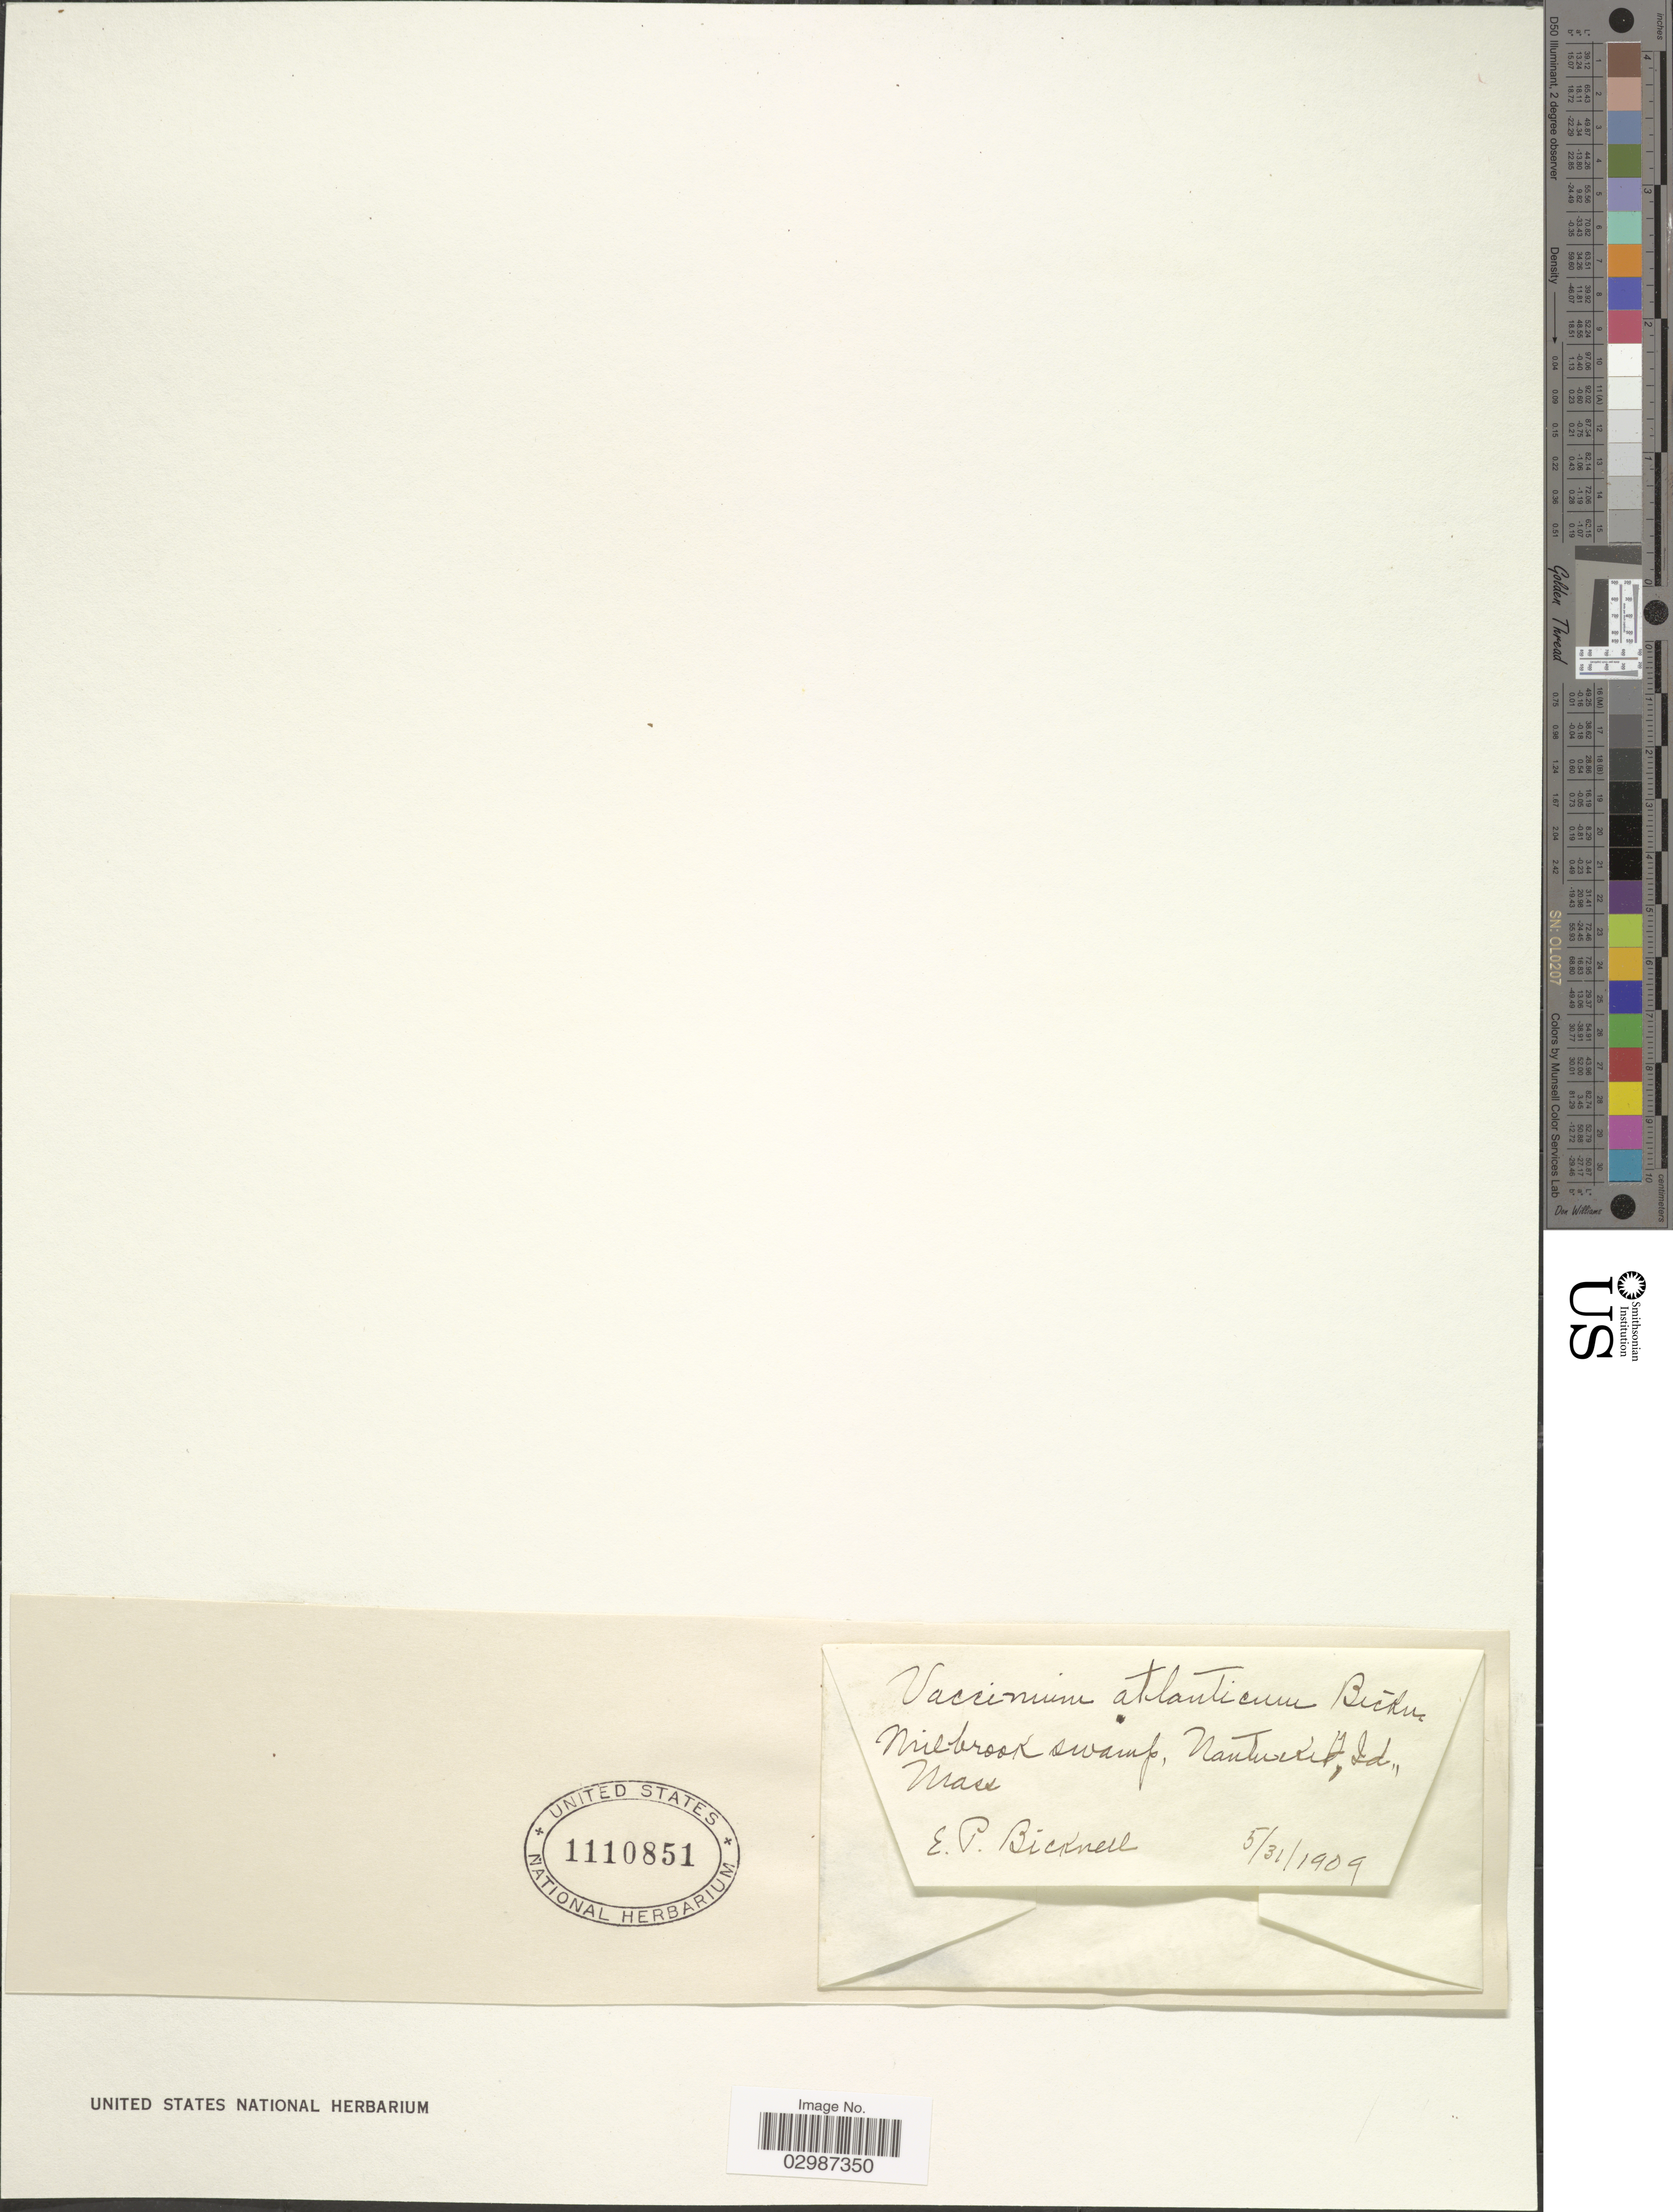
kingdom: Plantae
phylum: Tracheophyta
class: Magnoliopsida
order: Ericales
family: Ericaceae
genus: Vaccinium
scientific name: Vaccinium atlanticum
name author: E.P. Bicknell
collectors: E. P. Bicknell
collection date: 1909-05-31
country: United States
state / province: Massachusetts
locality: Milbrook swamp, Nantucket Id.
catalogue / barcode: US 1110851